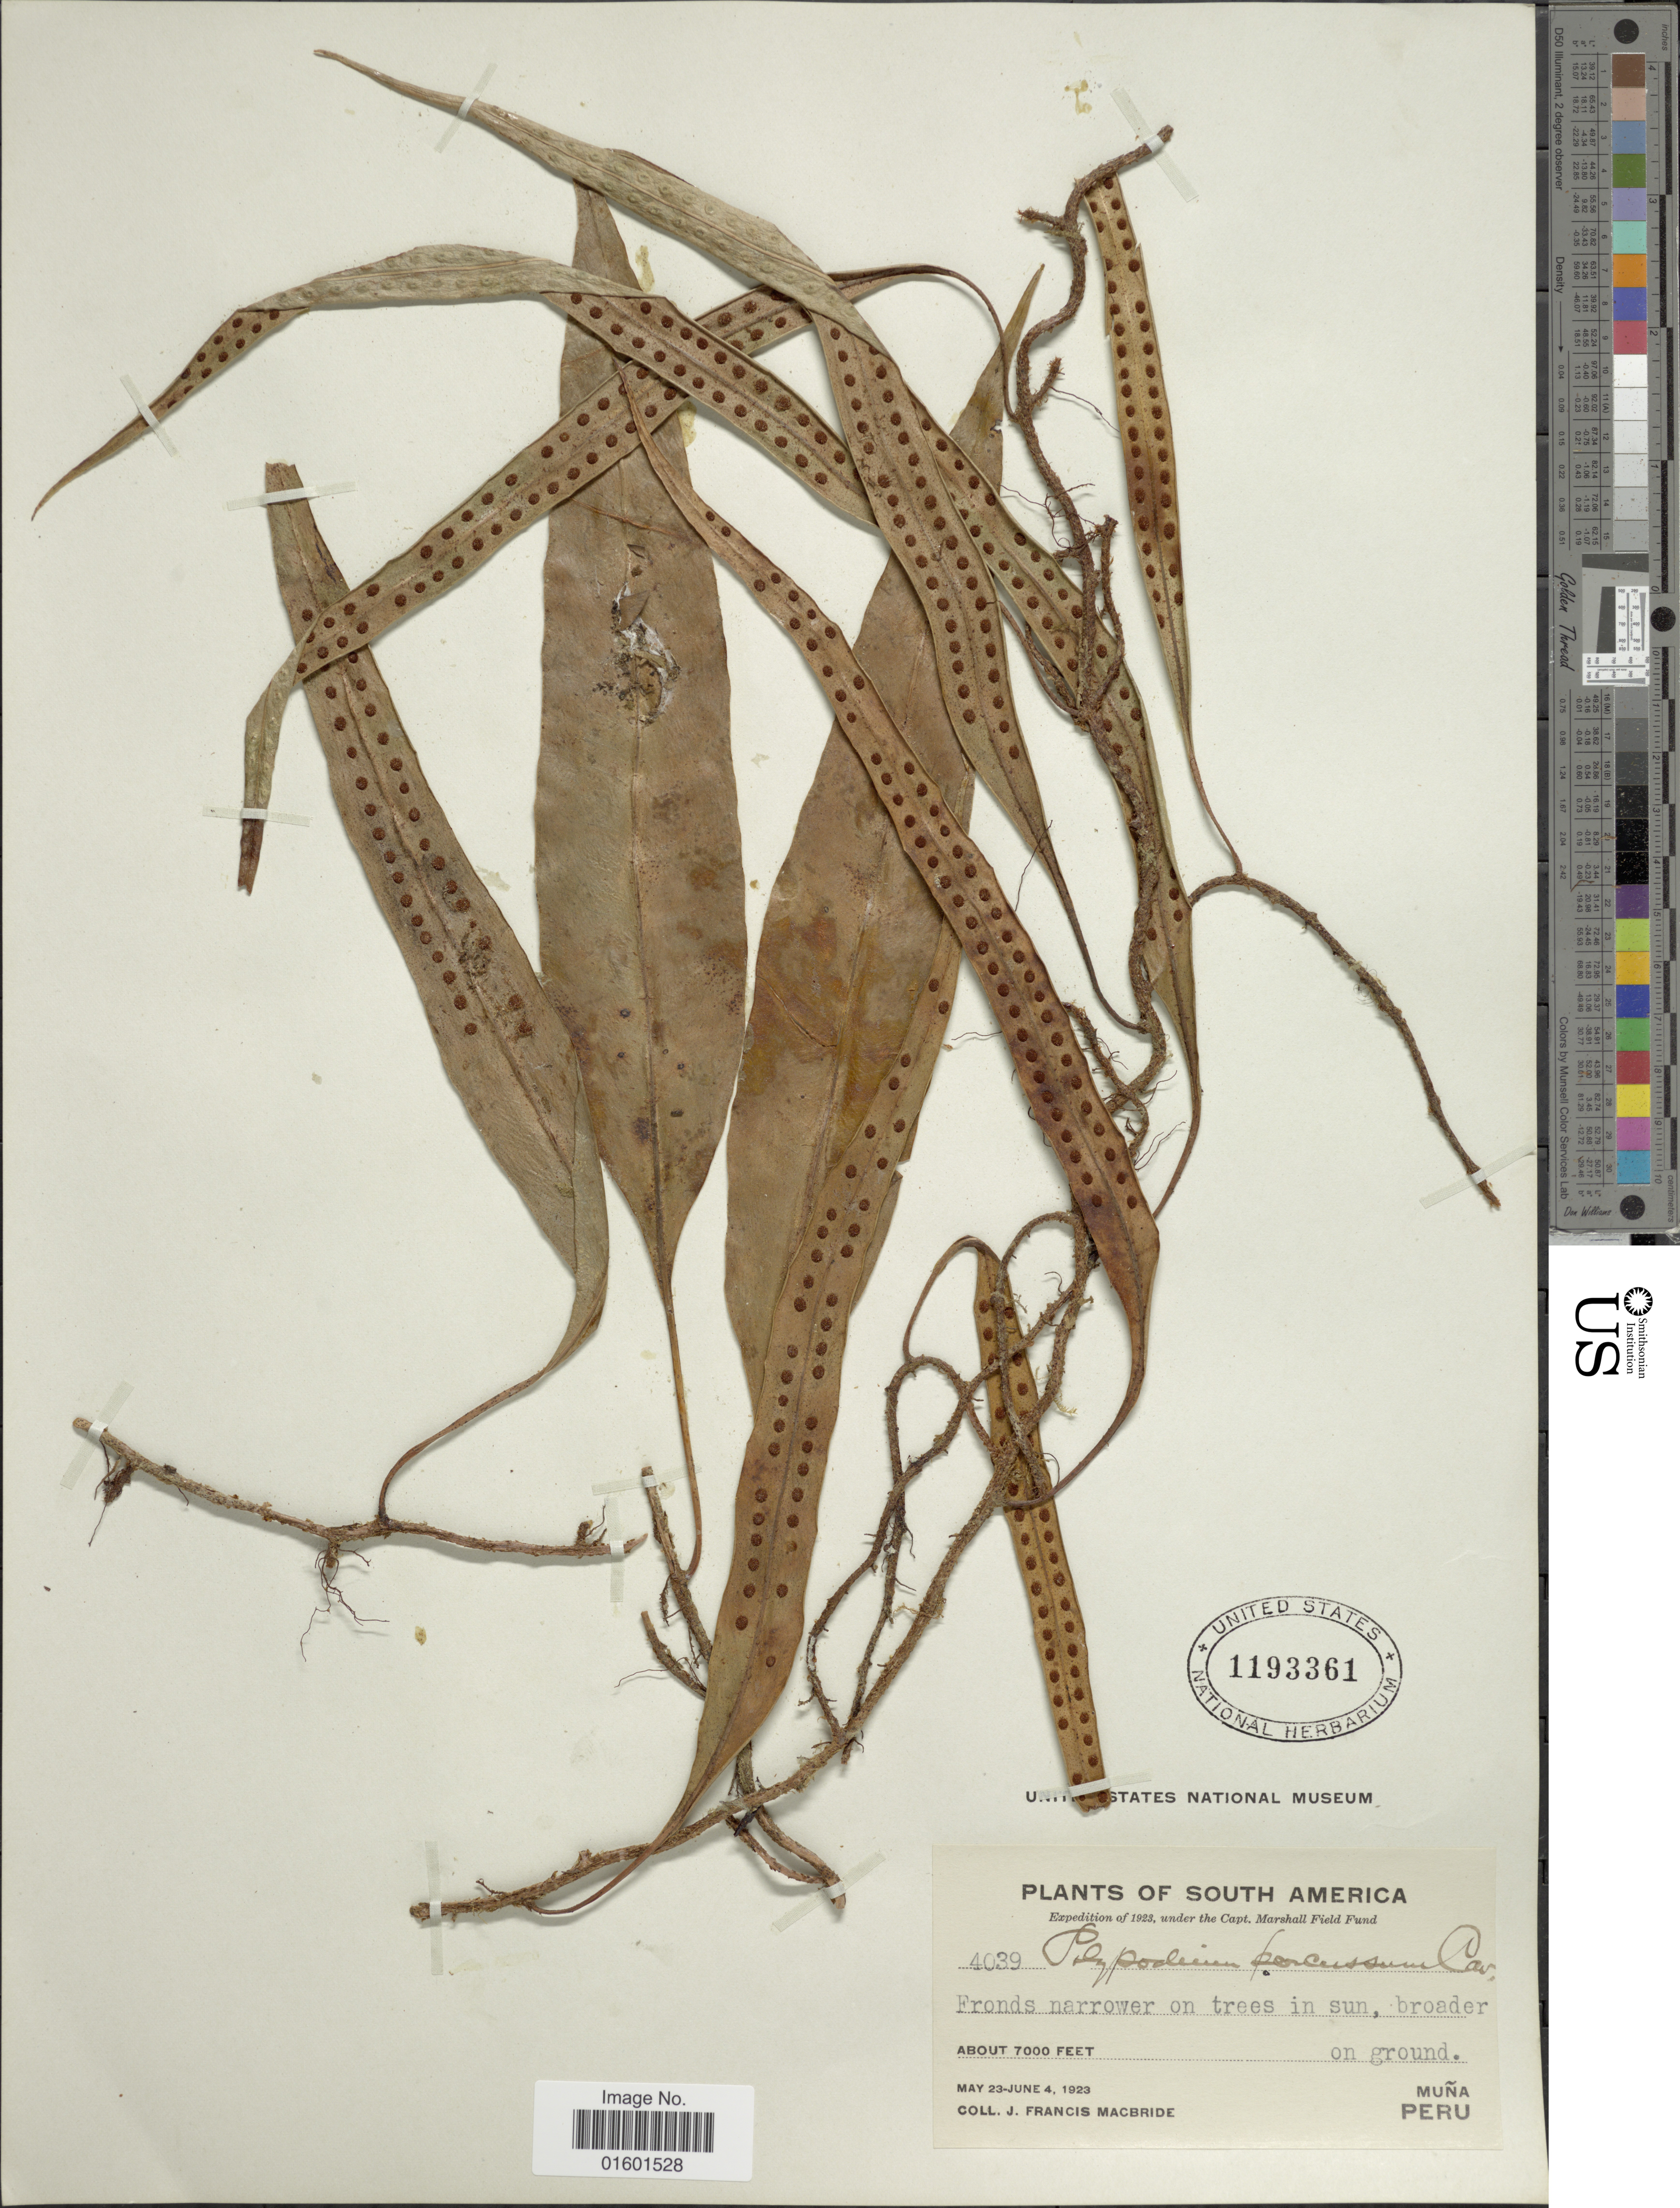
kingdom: Plantae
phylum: Tracheophyta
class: Polypodiopsida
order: Polypodiales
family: Polypodiaceae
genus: Microgramma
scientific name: Microgramma percussa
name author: (Cav.) de la Sota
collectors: J. F. Macbride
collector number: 4039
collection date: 1923-05-23/1923-06-04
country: Peru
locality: Muna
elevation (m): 2134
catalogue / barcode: US 1193361